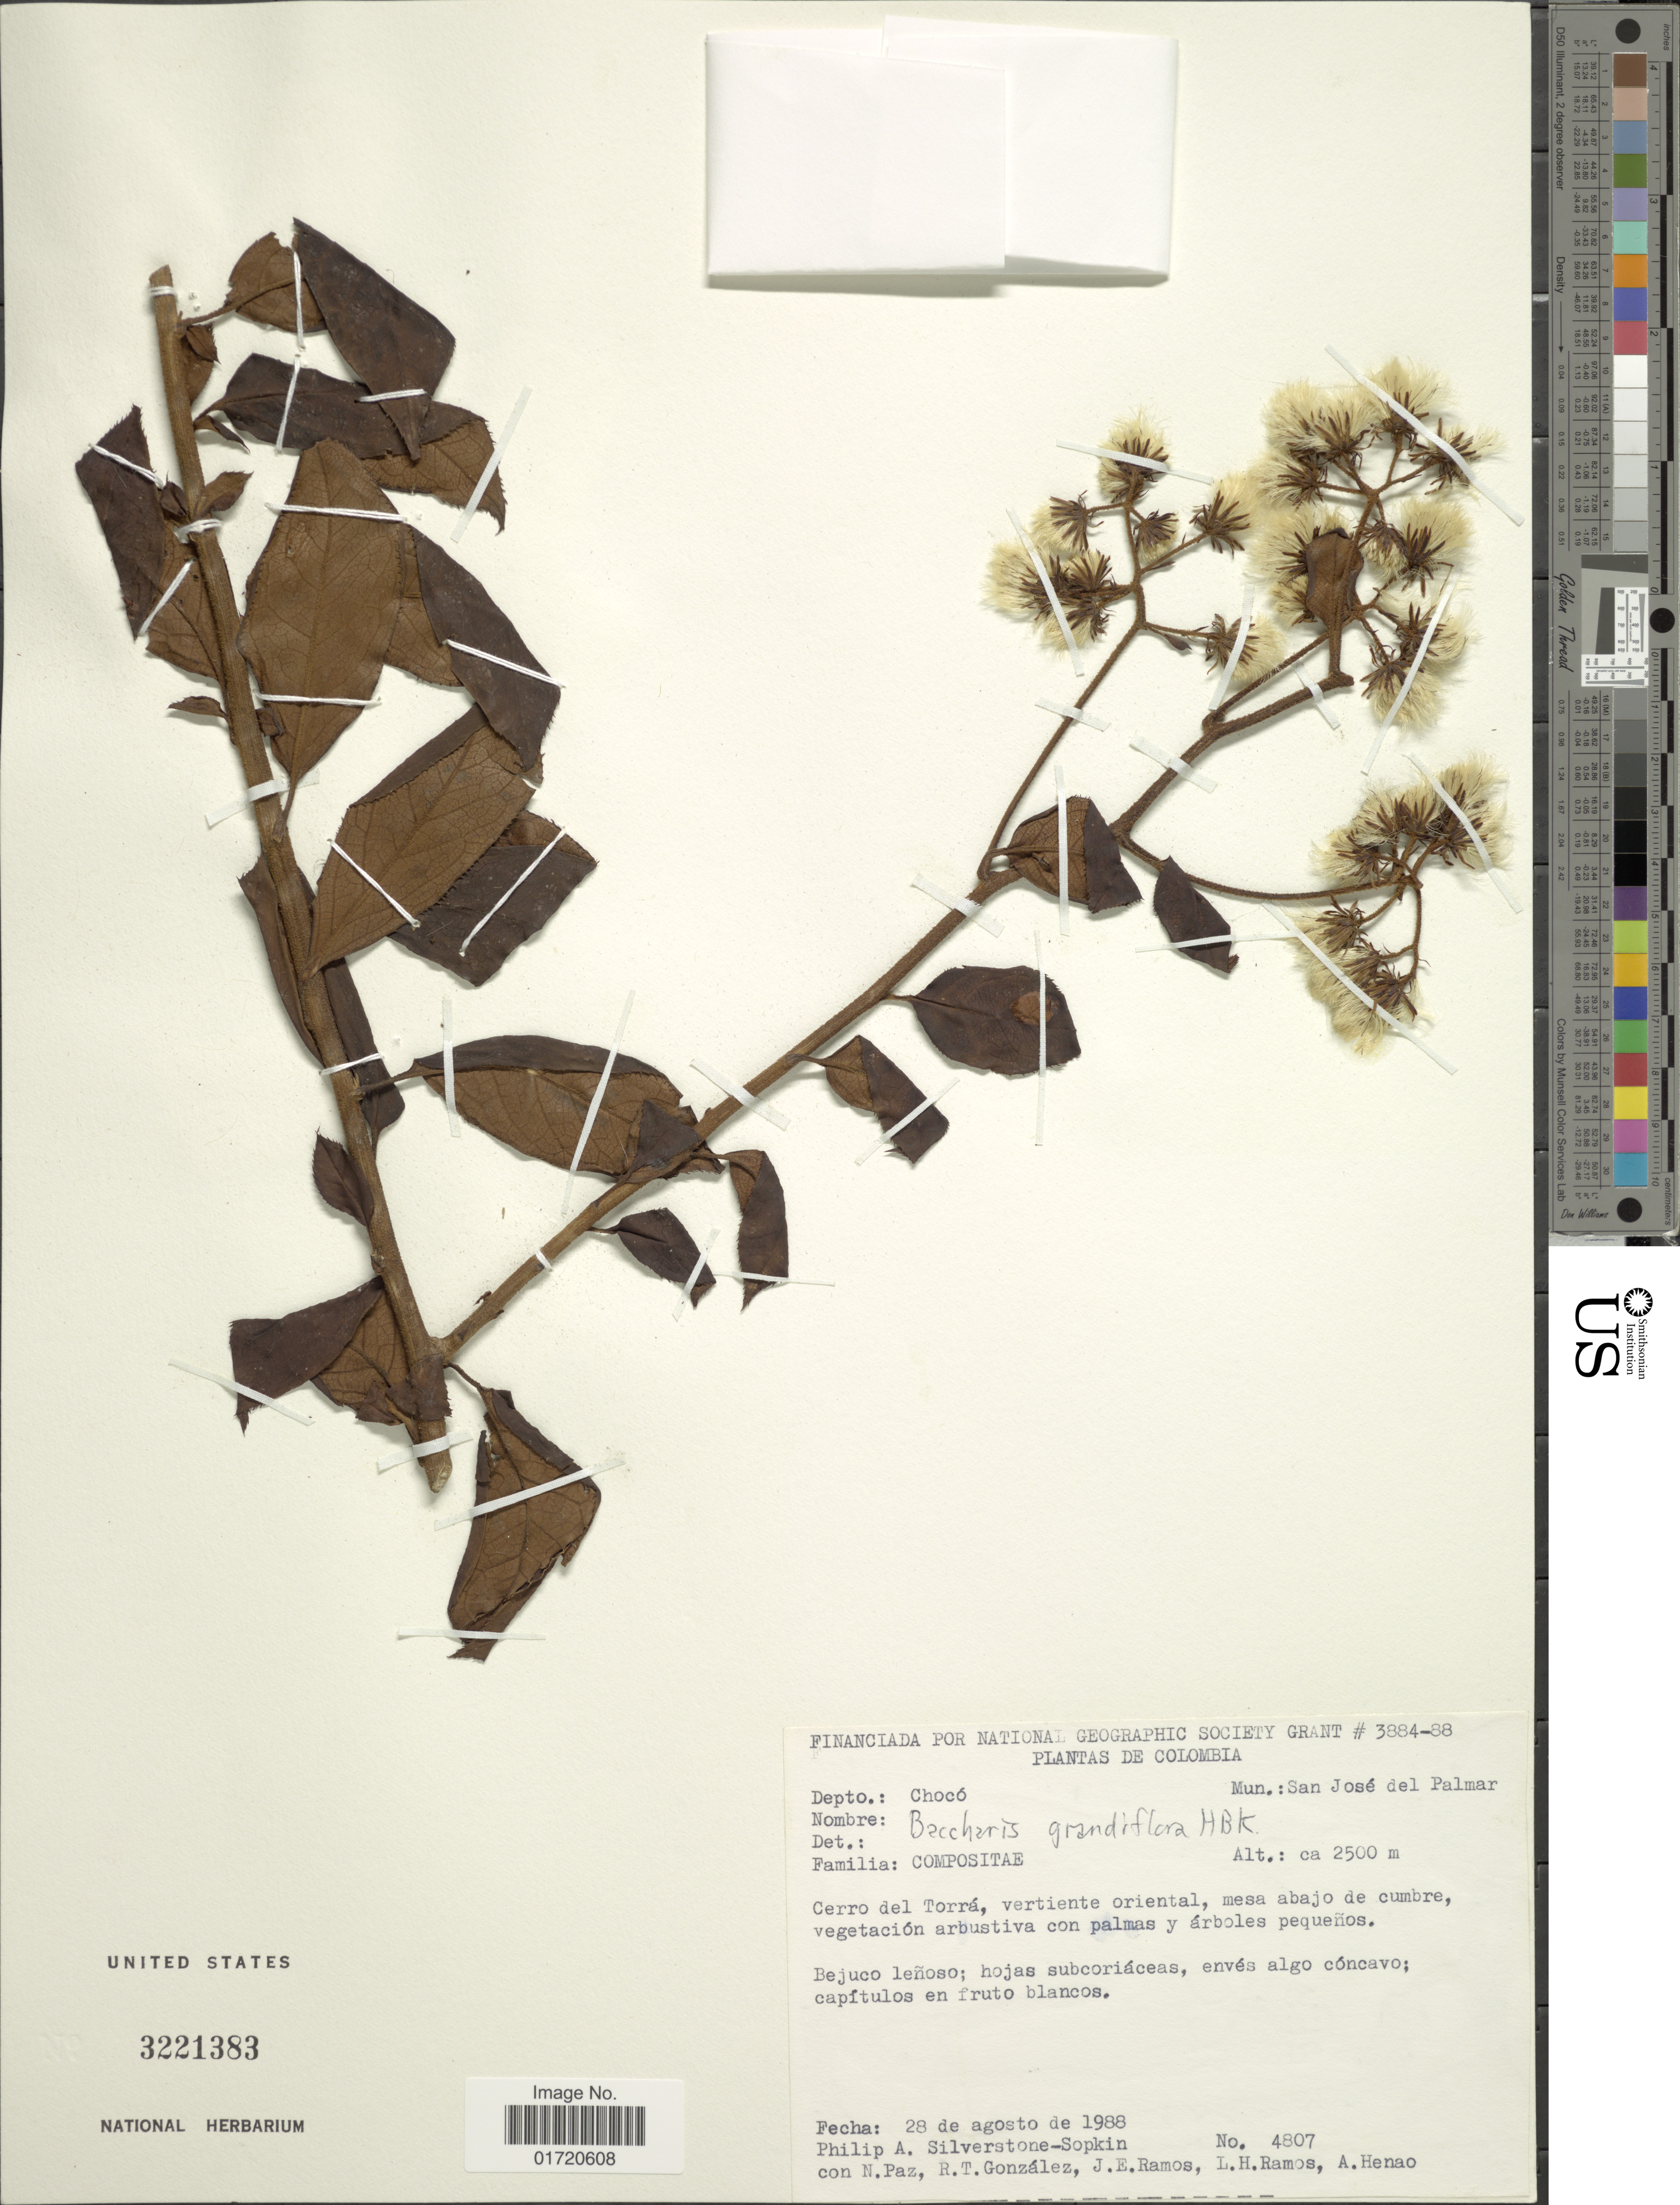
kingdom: Plantae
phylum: Tracheophyta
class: Magnoliopsida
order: Asterales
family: Asteraceae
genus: Baccharis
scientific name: Baccharis grandiflora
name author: Kunth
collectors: P. A. Silverstone-Sopkin, N. Paz, R. Gonzalez, J. E. Ramos & et al.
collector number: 4807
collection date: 1988-08-28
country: Colombia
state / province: Chocó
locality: Mun. San José del Palmar. Cerro del Torrá, vertiente oriental.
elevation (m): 2500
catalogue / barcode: US 3221383